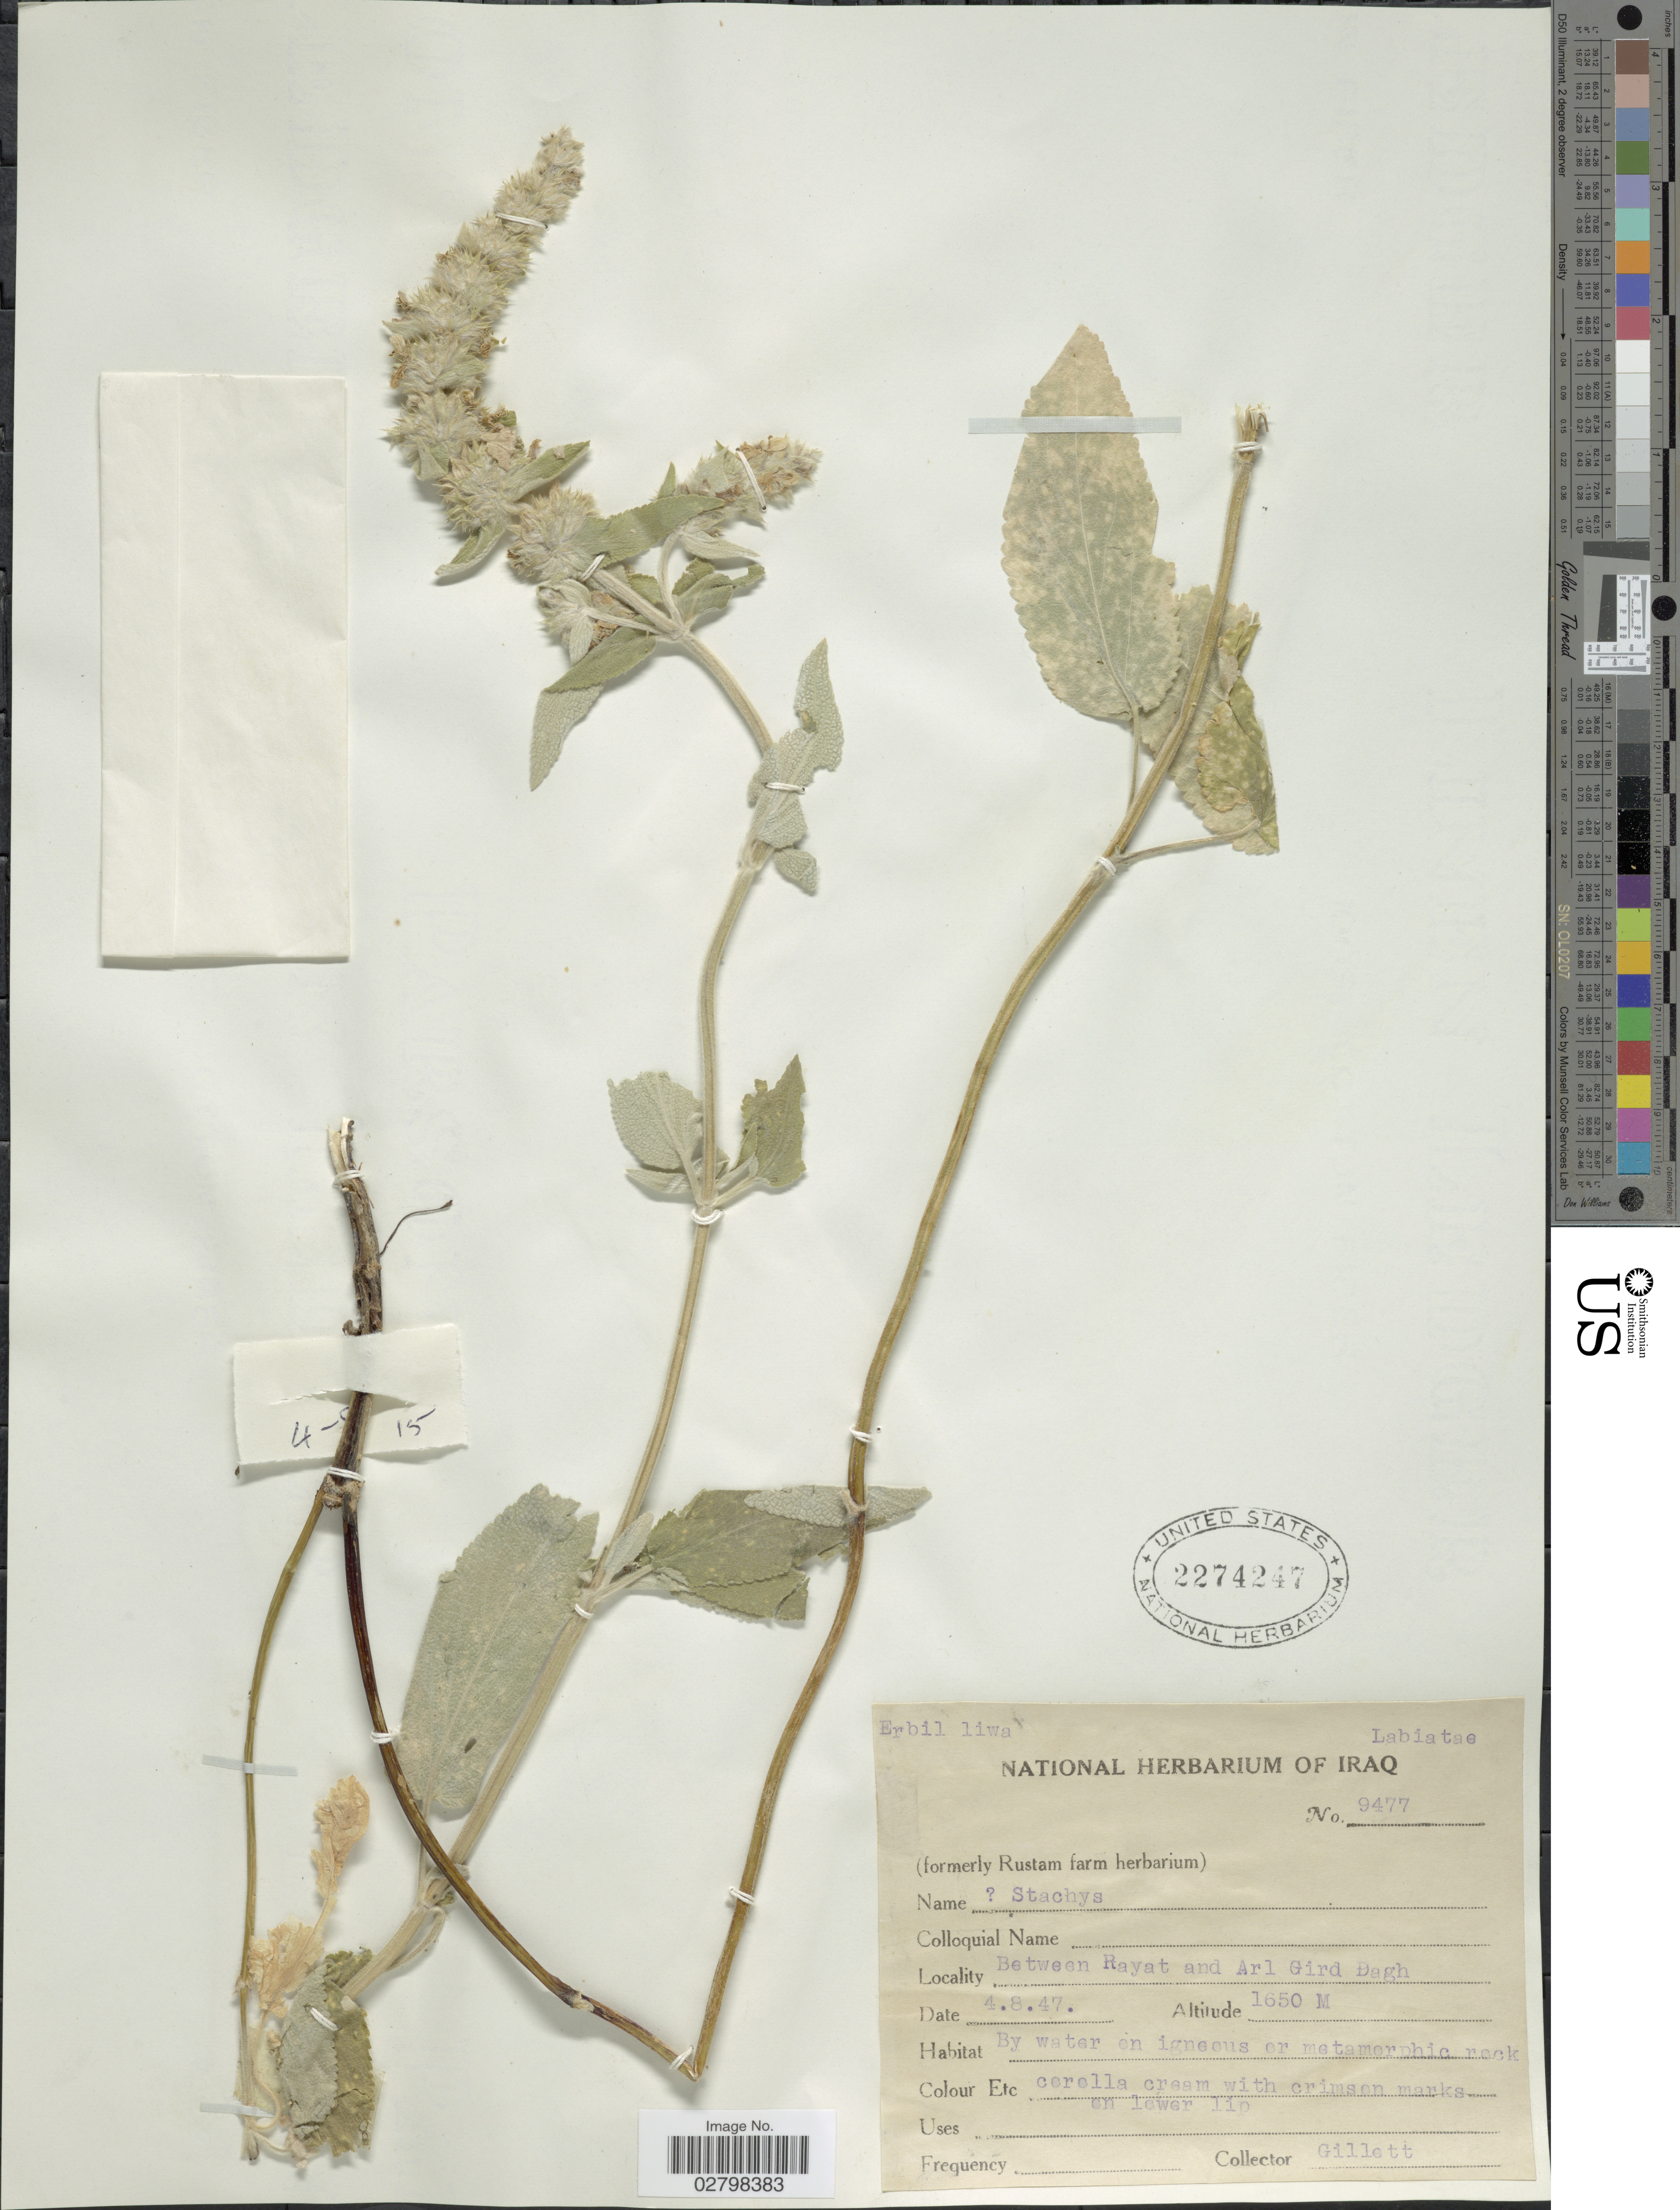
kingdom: Plantae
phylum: Tracheophyta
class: Magnoliopsida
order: Lamiales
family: Lamiaceae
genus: Stachys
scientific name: Stachys sp.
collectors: Gillett, --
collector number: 9477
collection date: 1947-08-04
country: Iraq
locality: Between Rayat and Arl Gird Dagh. Erbil liwa.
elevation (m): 1650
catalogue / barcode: US 2274247